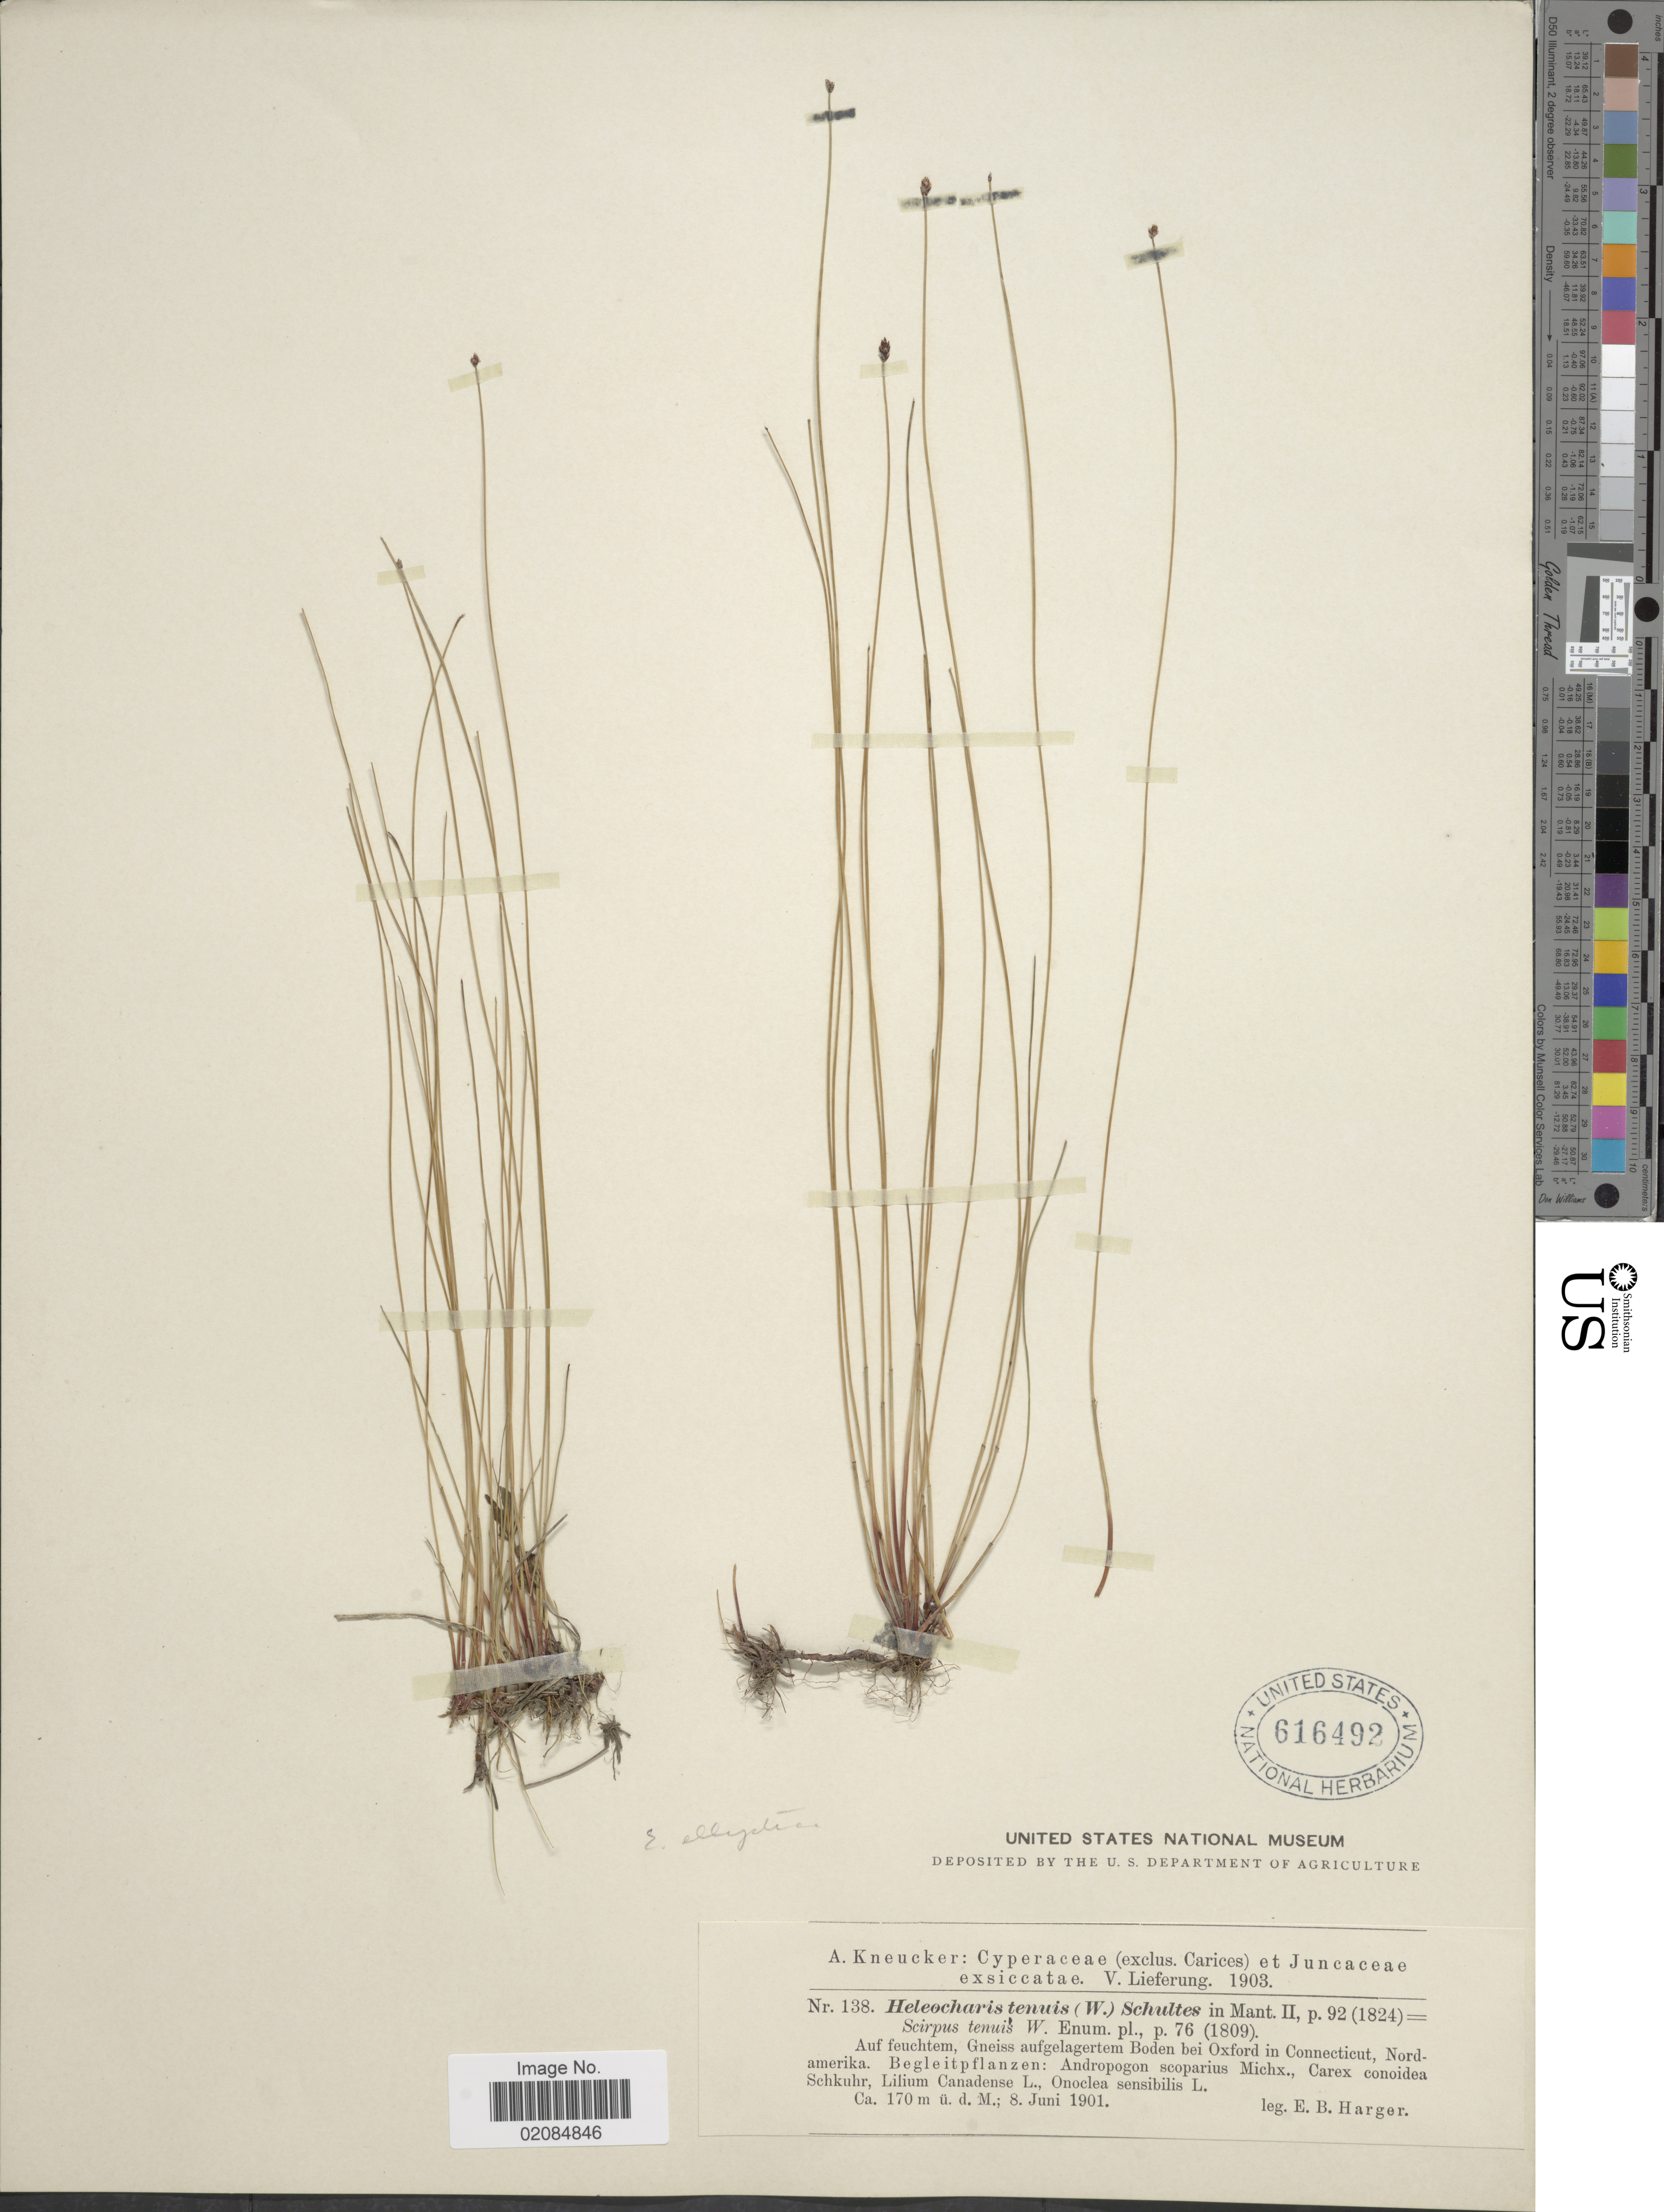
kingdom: Plantae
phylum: Tracheophyta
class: Liliopsida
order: Poales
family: Cyperaceae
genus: Eleocharis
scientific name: Eleocharis tenuis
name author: (Willd.) Schult.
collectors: E. B. Harger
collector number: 138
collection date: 1901-06-08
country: United States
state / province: Connecticut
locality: Auf feuchtem, Gneiss aufgelagertem Boden bei Oxford in Connecticut, Nord-amerika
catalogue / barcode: US 616492